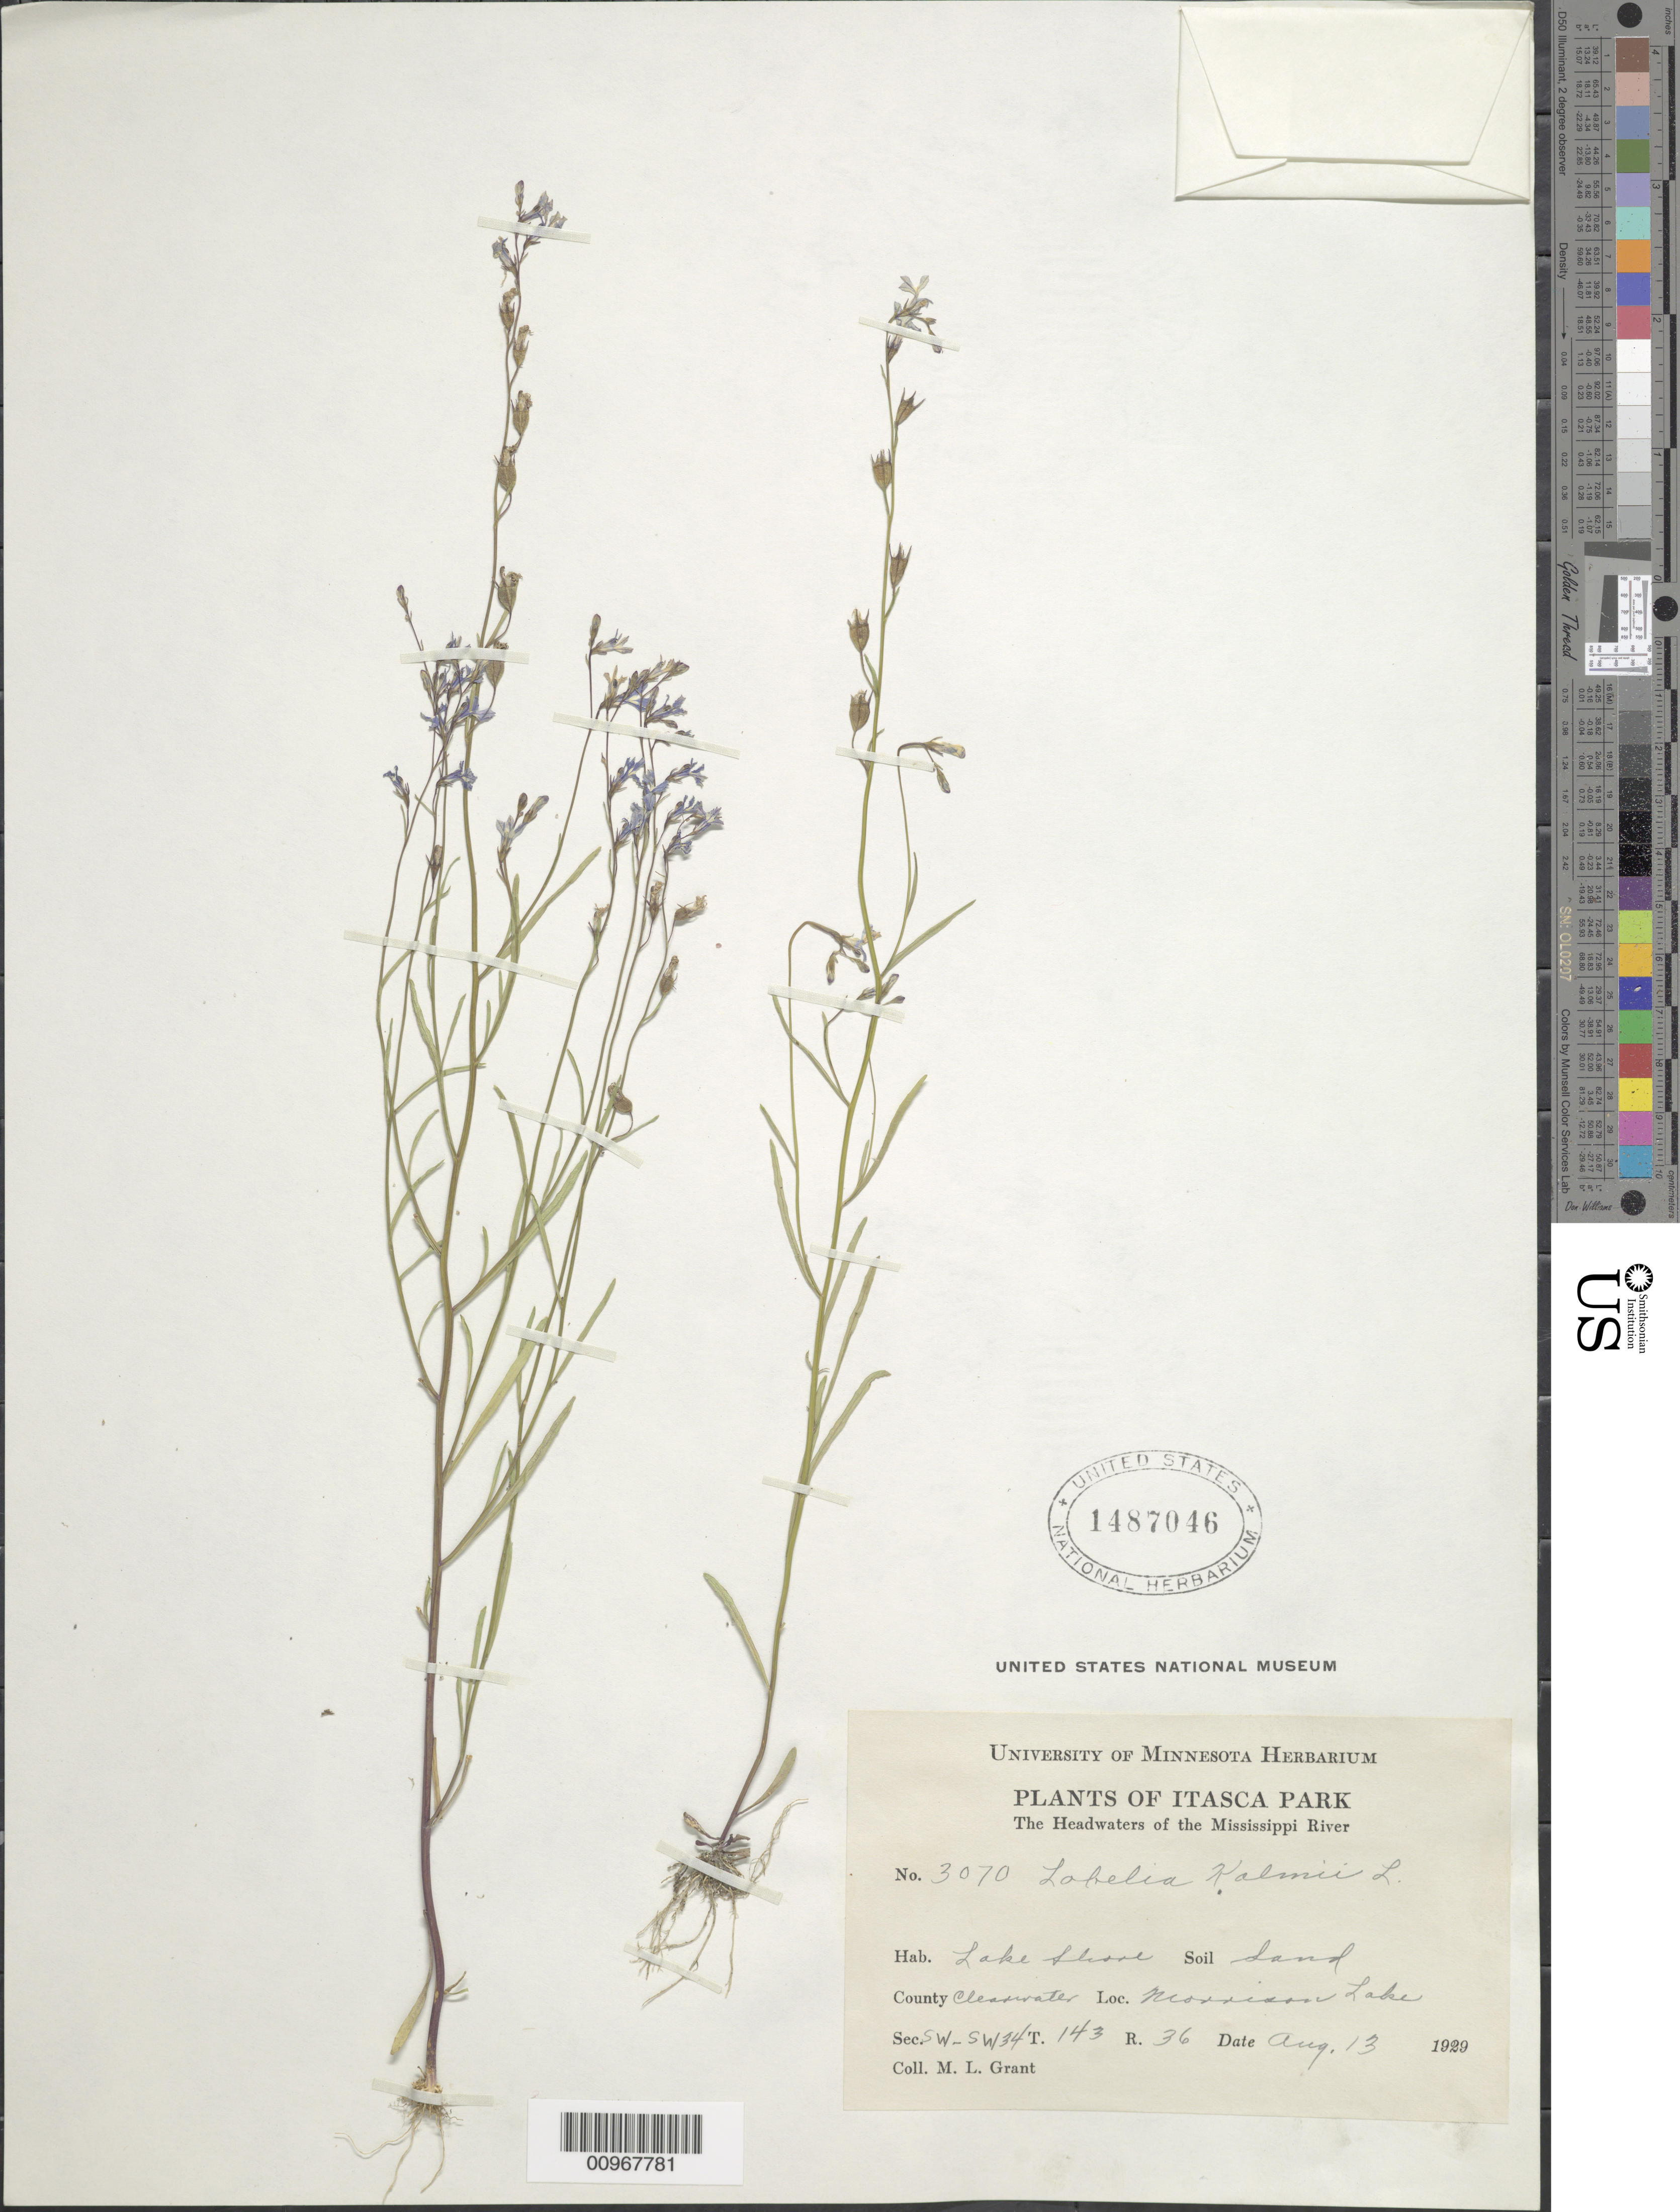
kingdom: Plantae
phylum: Tracheophyta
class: Magnoliopsida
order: Asterales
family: Campanulaceae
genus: Lobelia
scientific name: Lobelia kalmii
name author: L.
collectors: M. L. Grant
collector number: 3070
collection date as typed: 13 Aug 1929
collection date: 1929-08-13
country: United States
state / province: Minnesota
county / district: Clearwater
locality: Morrison Lake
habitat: sand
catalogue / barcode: US 1487046